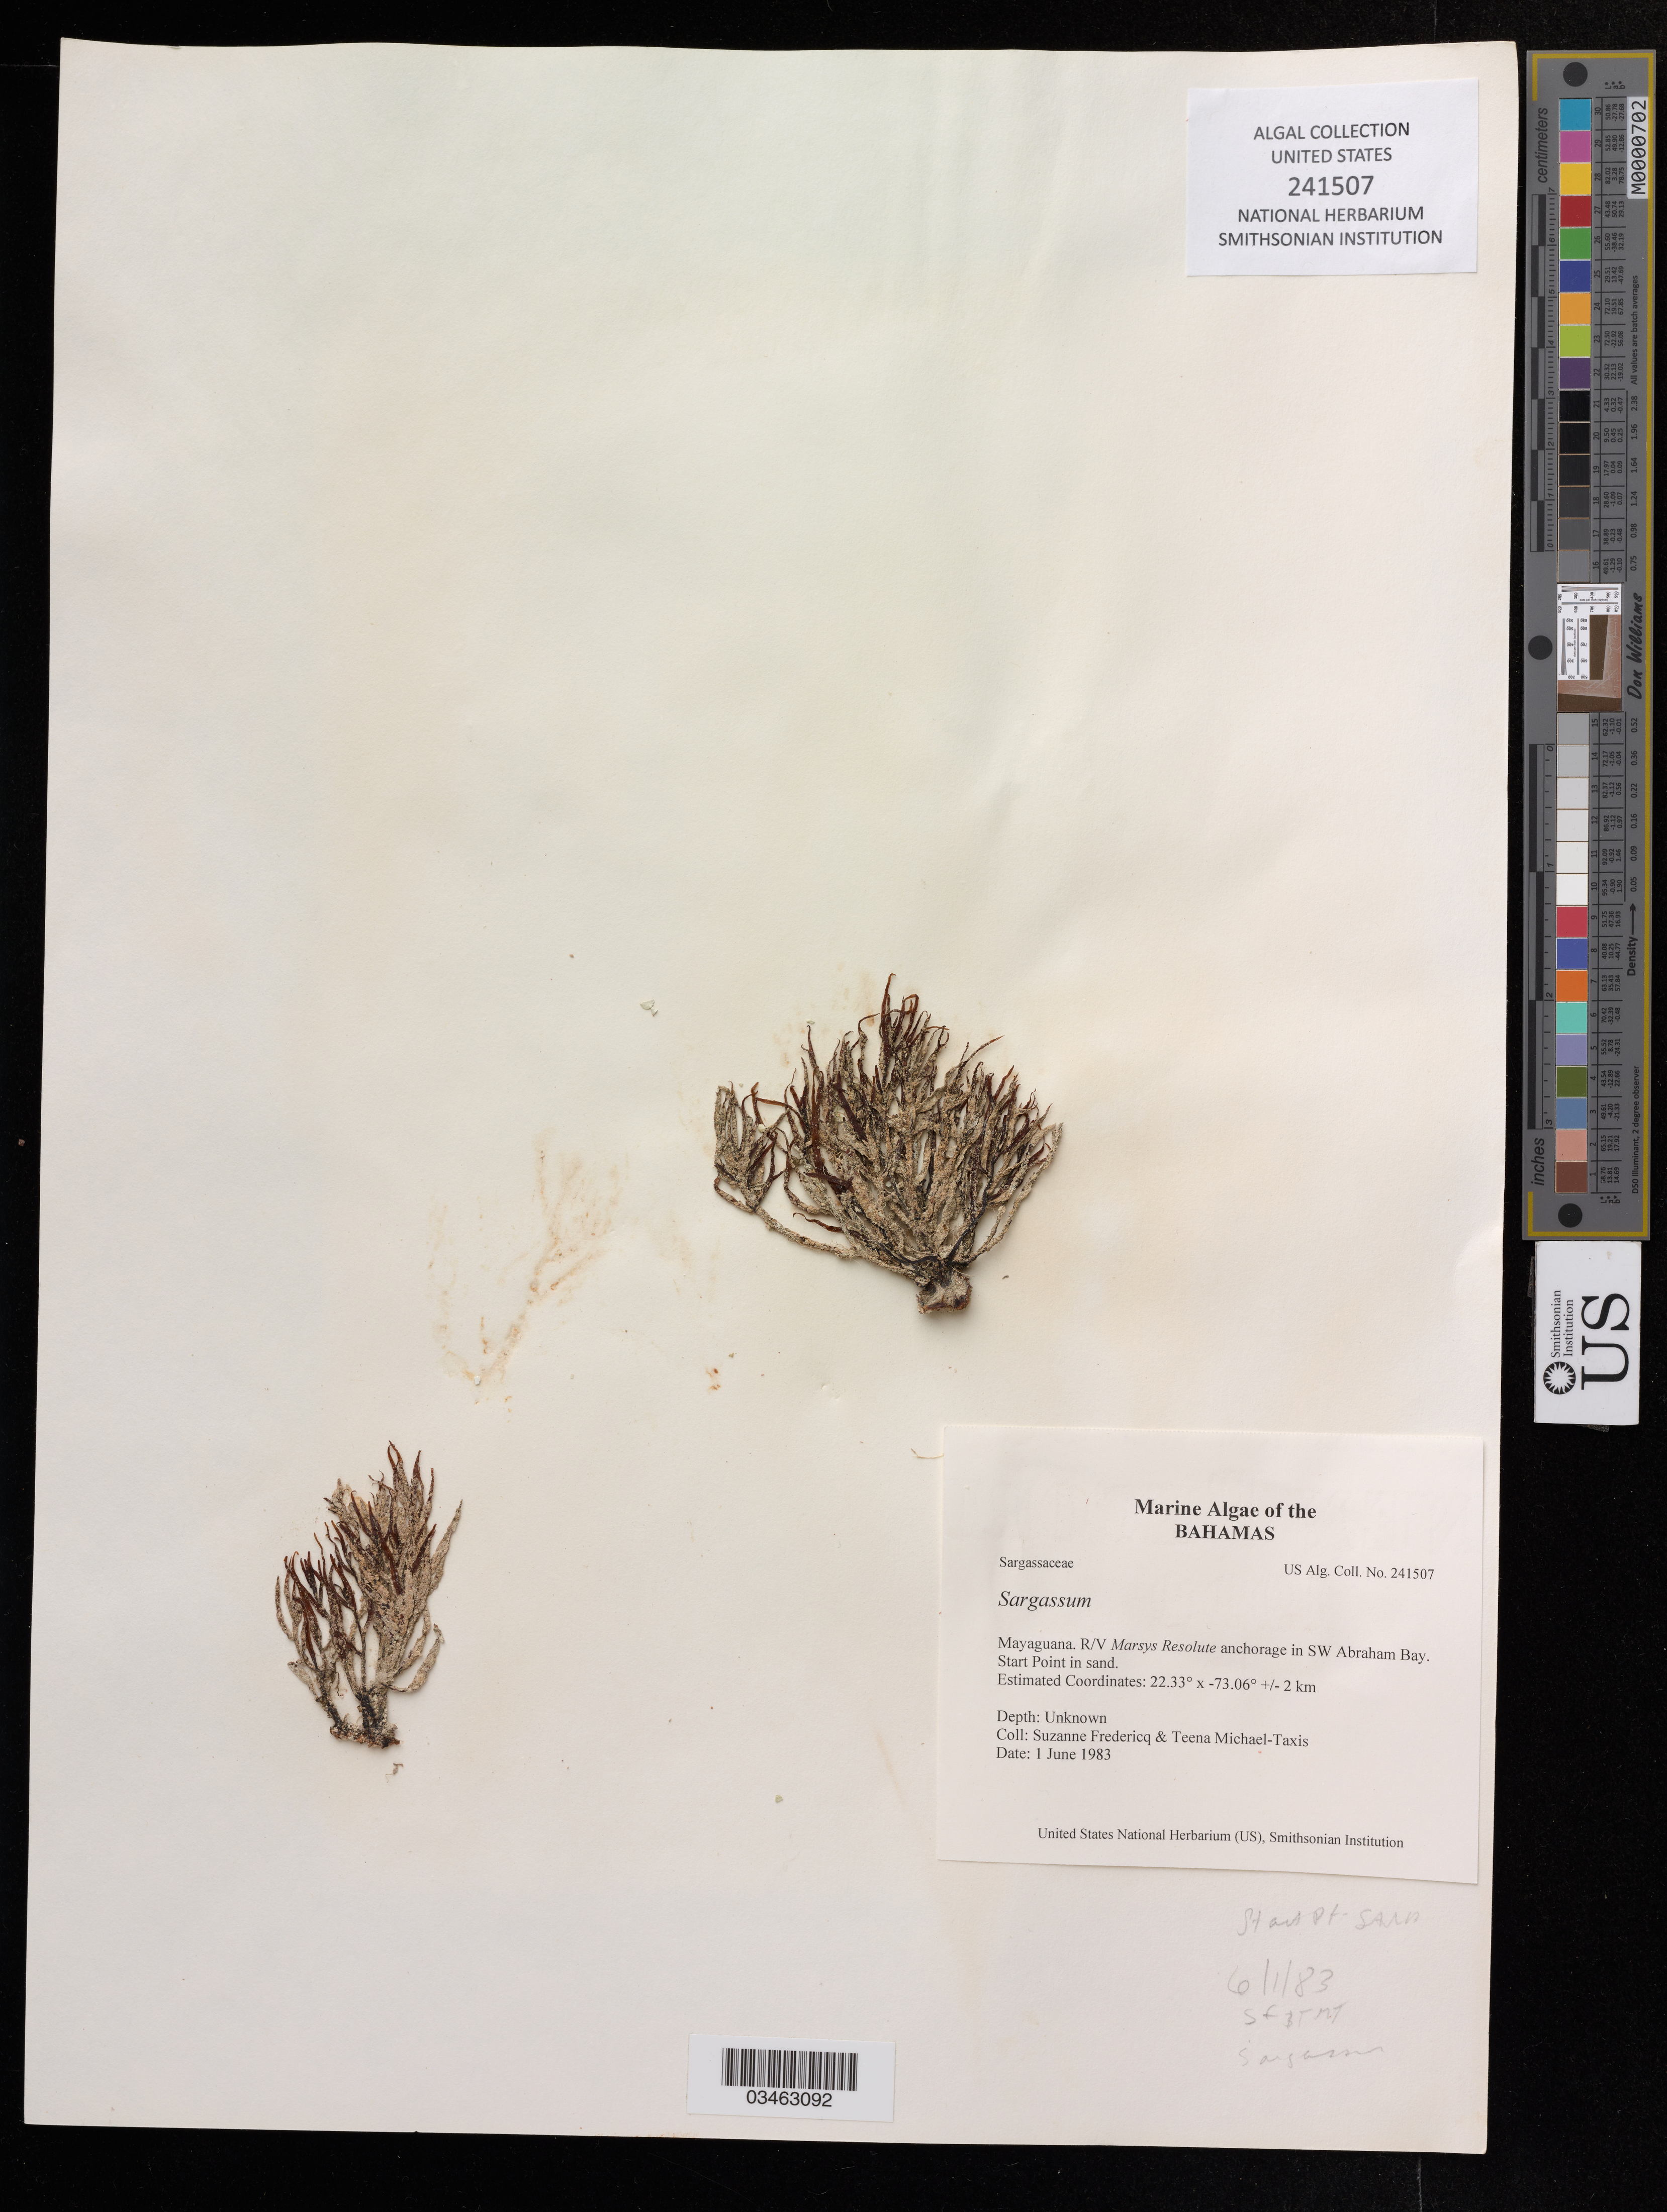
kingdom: Chromista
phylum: Ochrophyta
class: Phaeophyceae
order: Fucales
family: Sargassaceae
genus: Sargassum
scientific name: Sargassum sp.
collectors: S. Fredericq & T. Michael-Taxis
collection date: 1983-06-01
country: Bahamas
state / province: Mayaguana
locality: R/V Marsys Resolute anchorage in SW Abraham Bay. Start Point.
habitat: In sand.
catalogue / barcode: US 241507